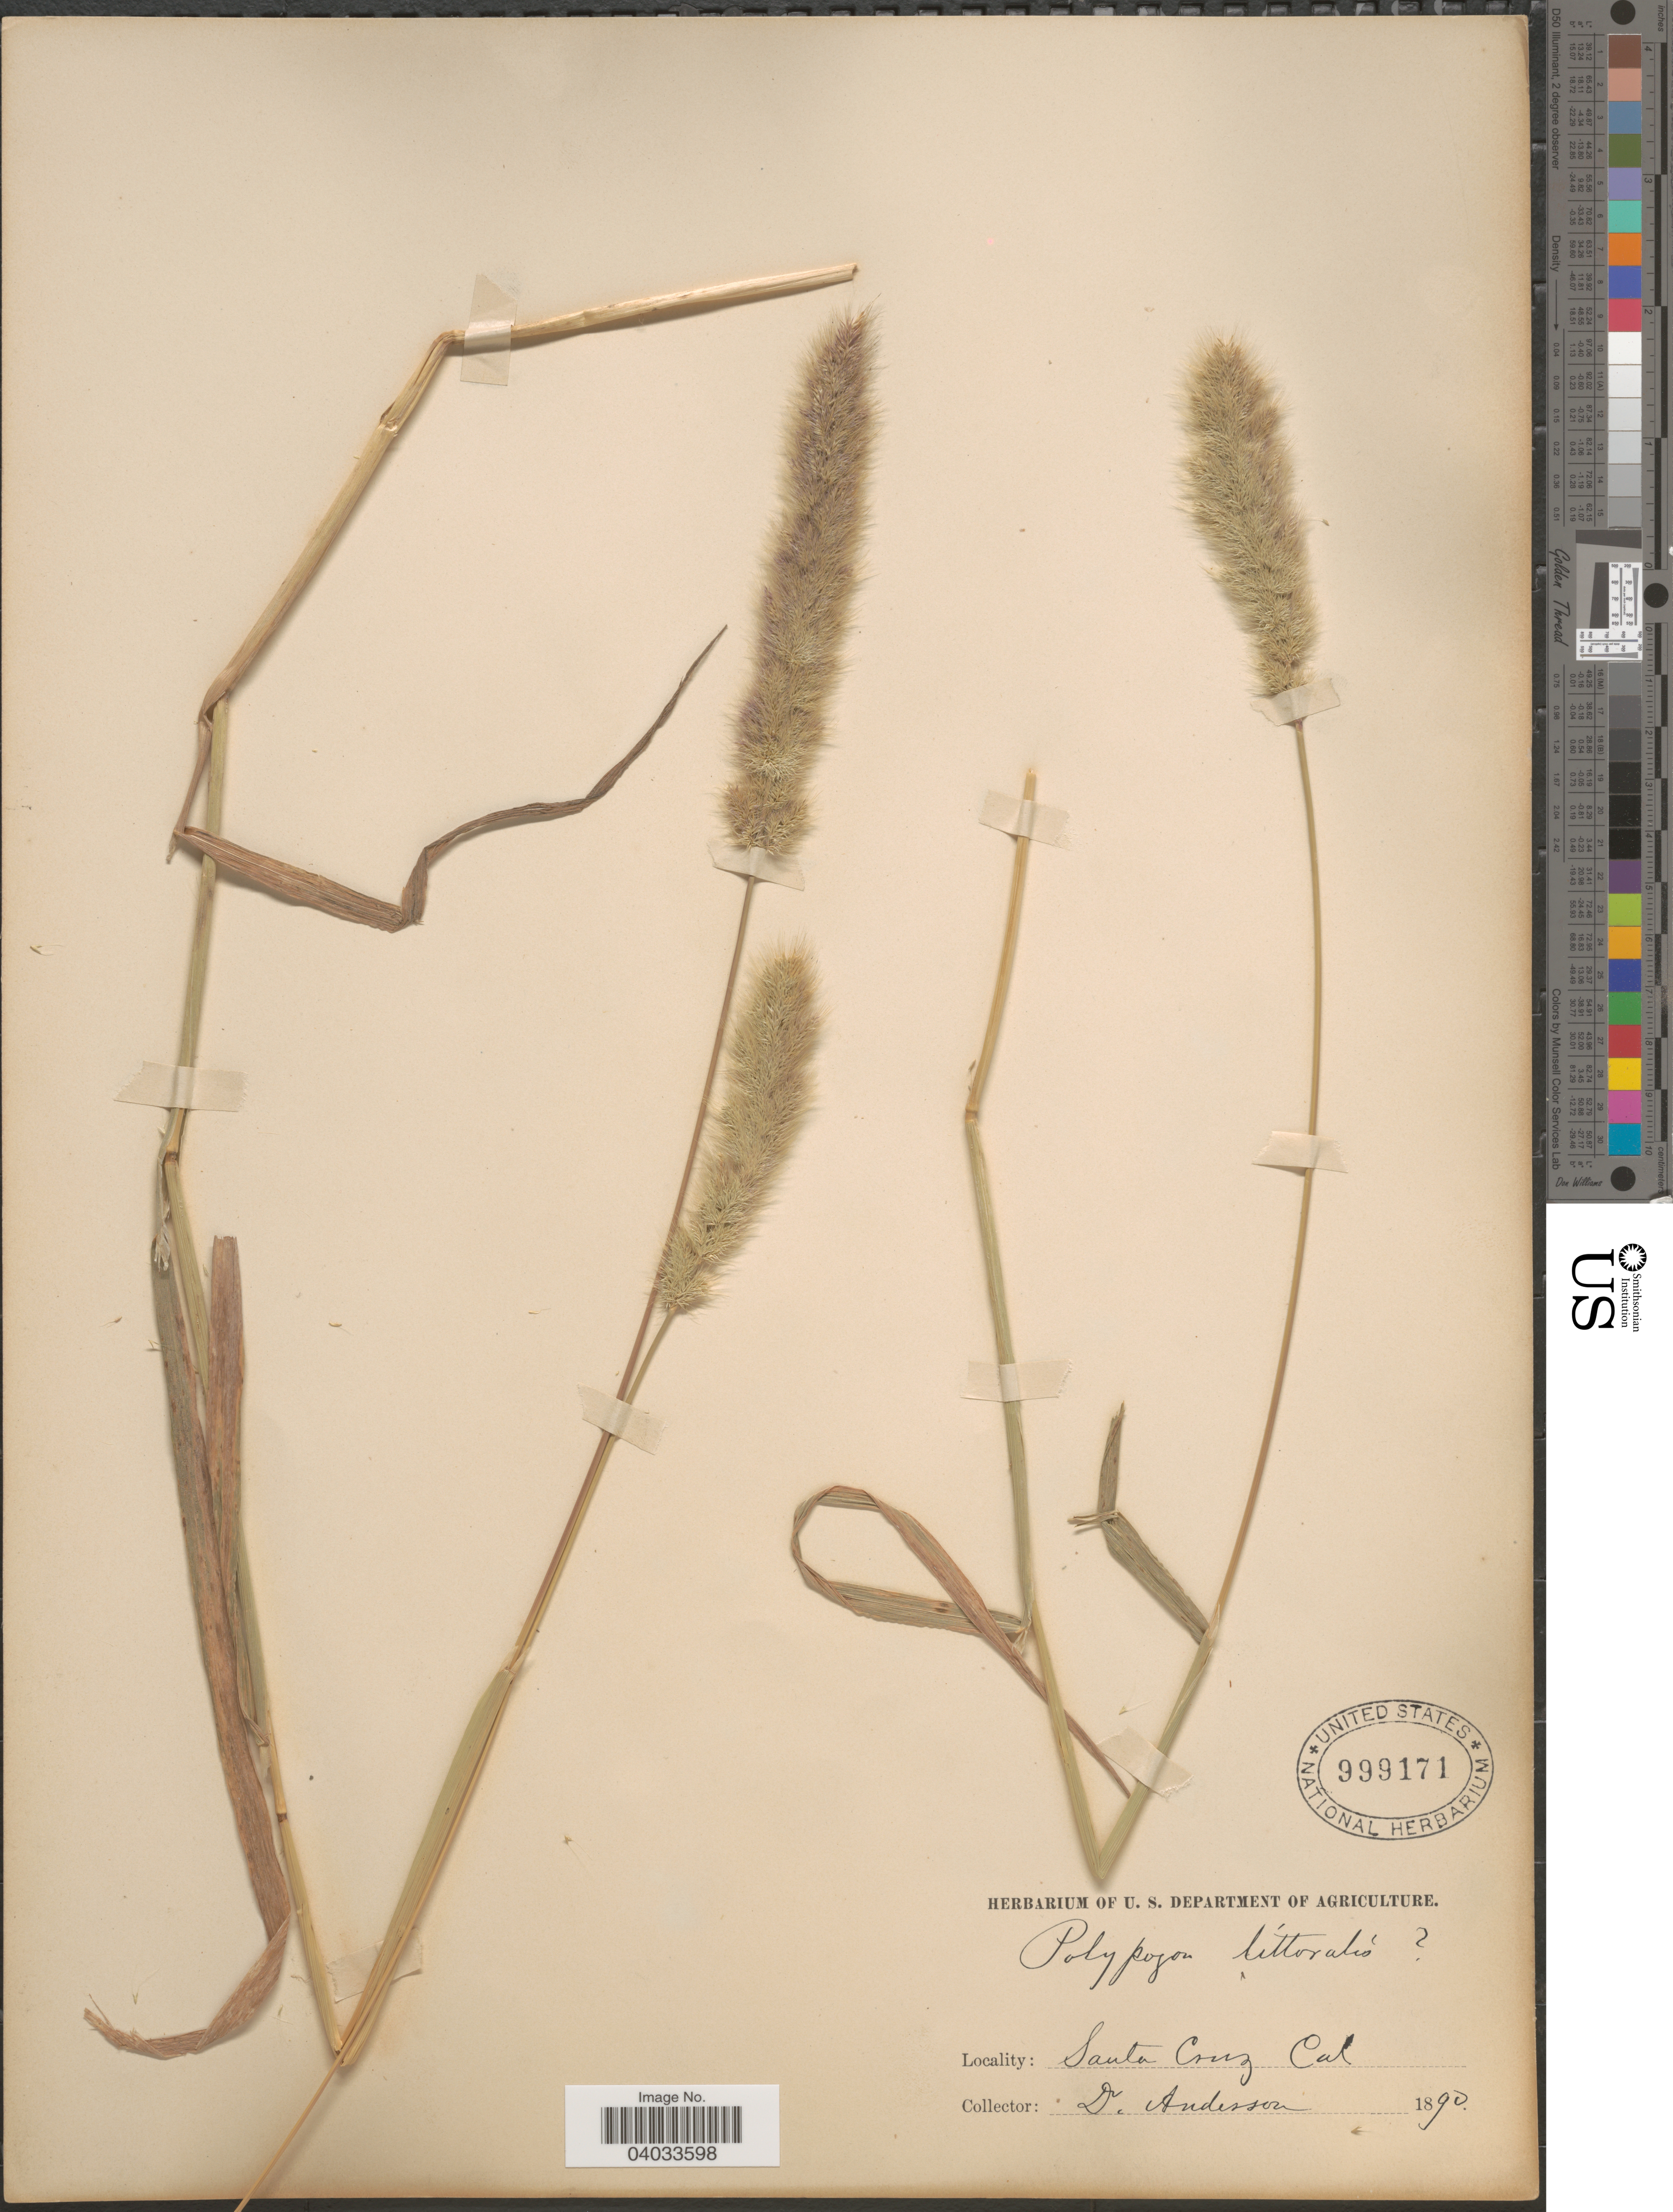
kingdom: Plantae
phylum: Tracheophyta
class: Liliopsida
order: Poales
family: Poaceae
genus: Polypogon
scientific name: Polypogon monspeliensis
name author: (L.) Desf.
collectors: -. Anderson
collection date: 1890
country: United States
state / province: California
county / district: Santa Cruz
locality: Santa Cruz.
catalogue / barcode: US 999171